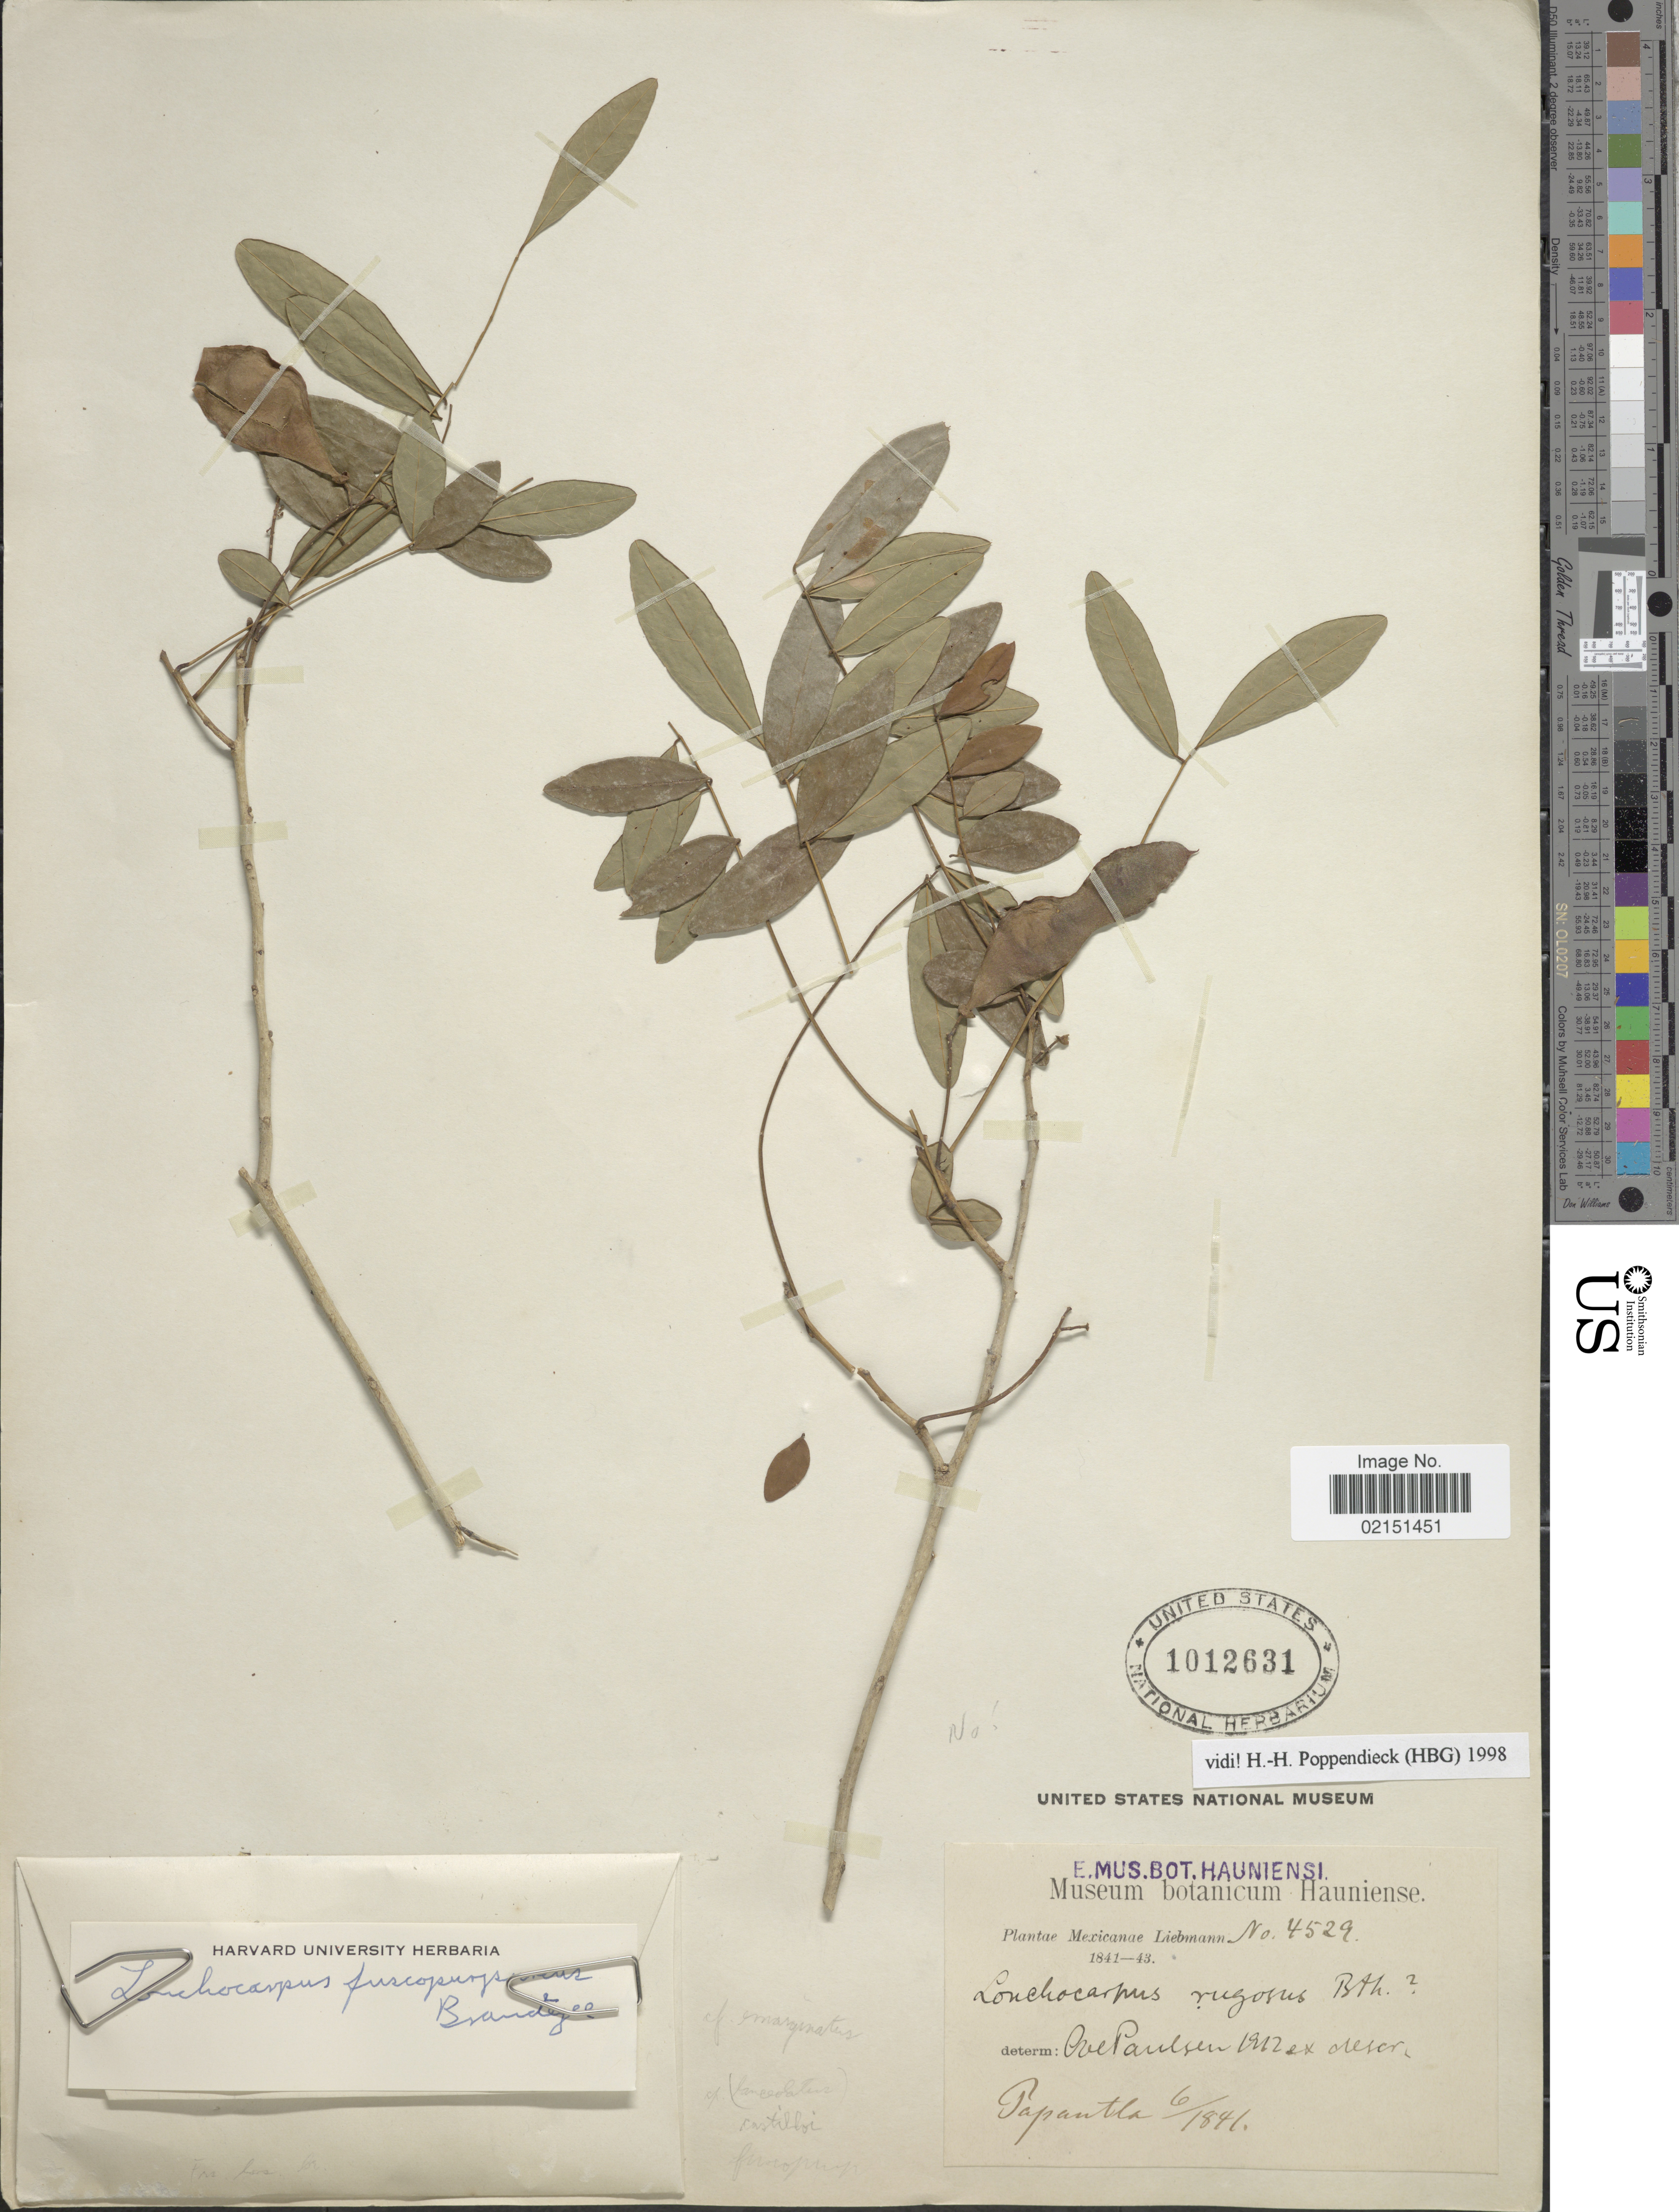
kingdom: Plantae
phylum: Tracheophyta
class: Magnoliopsida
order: Fabales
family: Fabaceae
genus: Lonchocarpus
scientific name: Lonchocarpus fuscopurpureus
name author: Brandegee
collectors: Liebmann, --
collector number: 4529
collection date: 1841-06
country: Mexico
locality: Papantla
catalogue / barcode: US 1012631